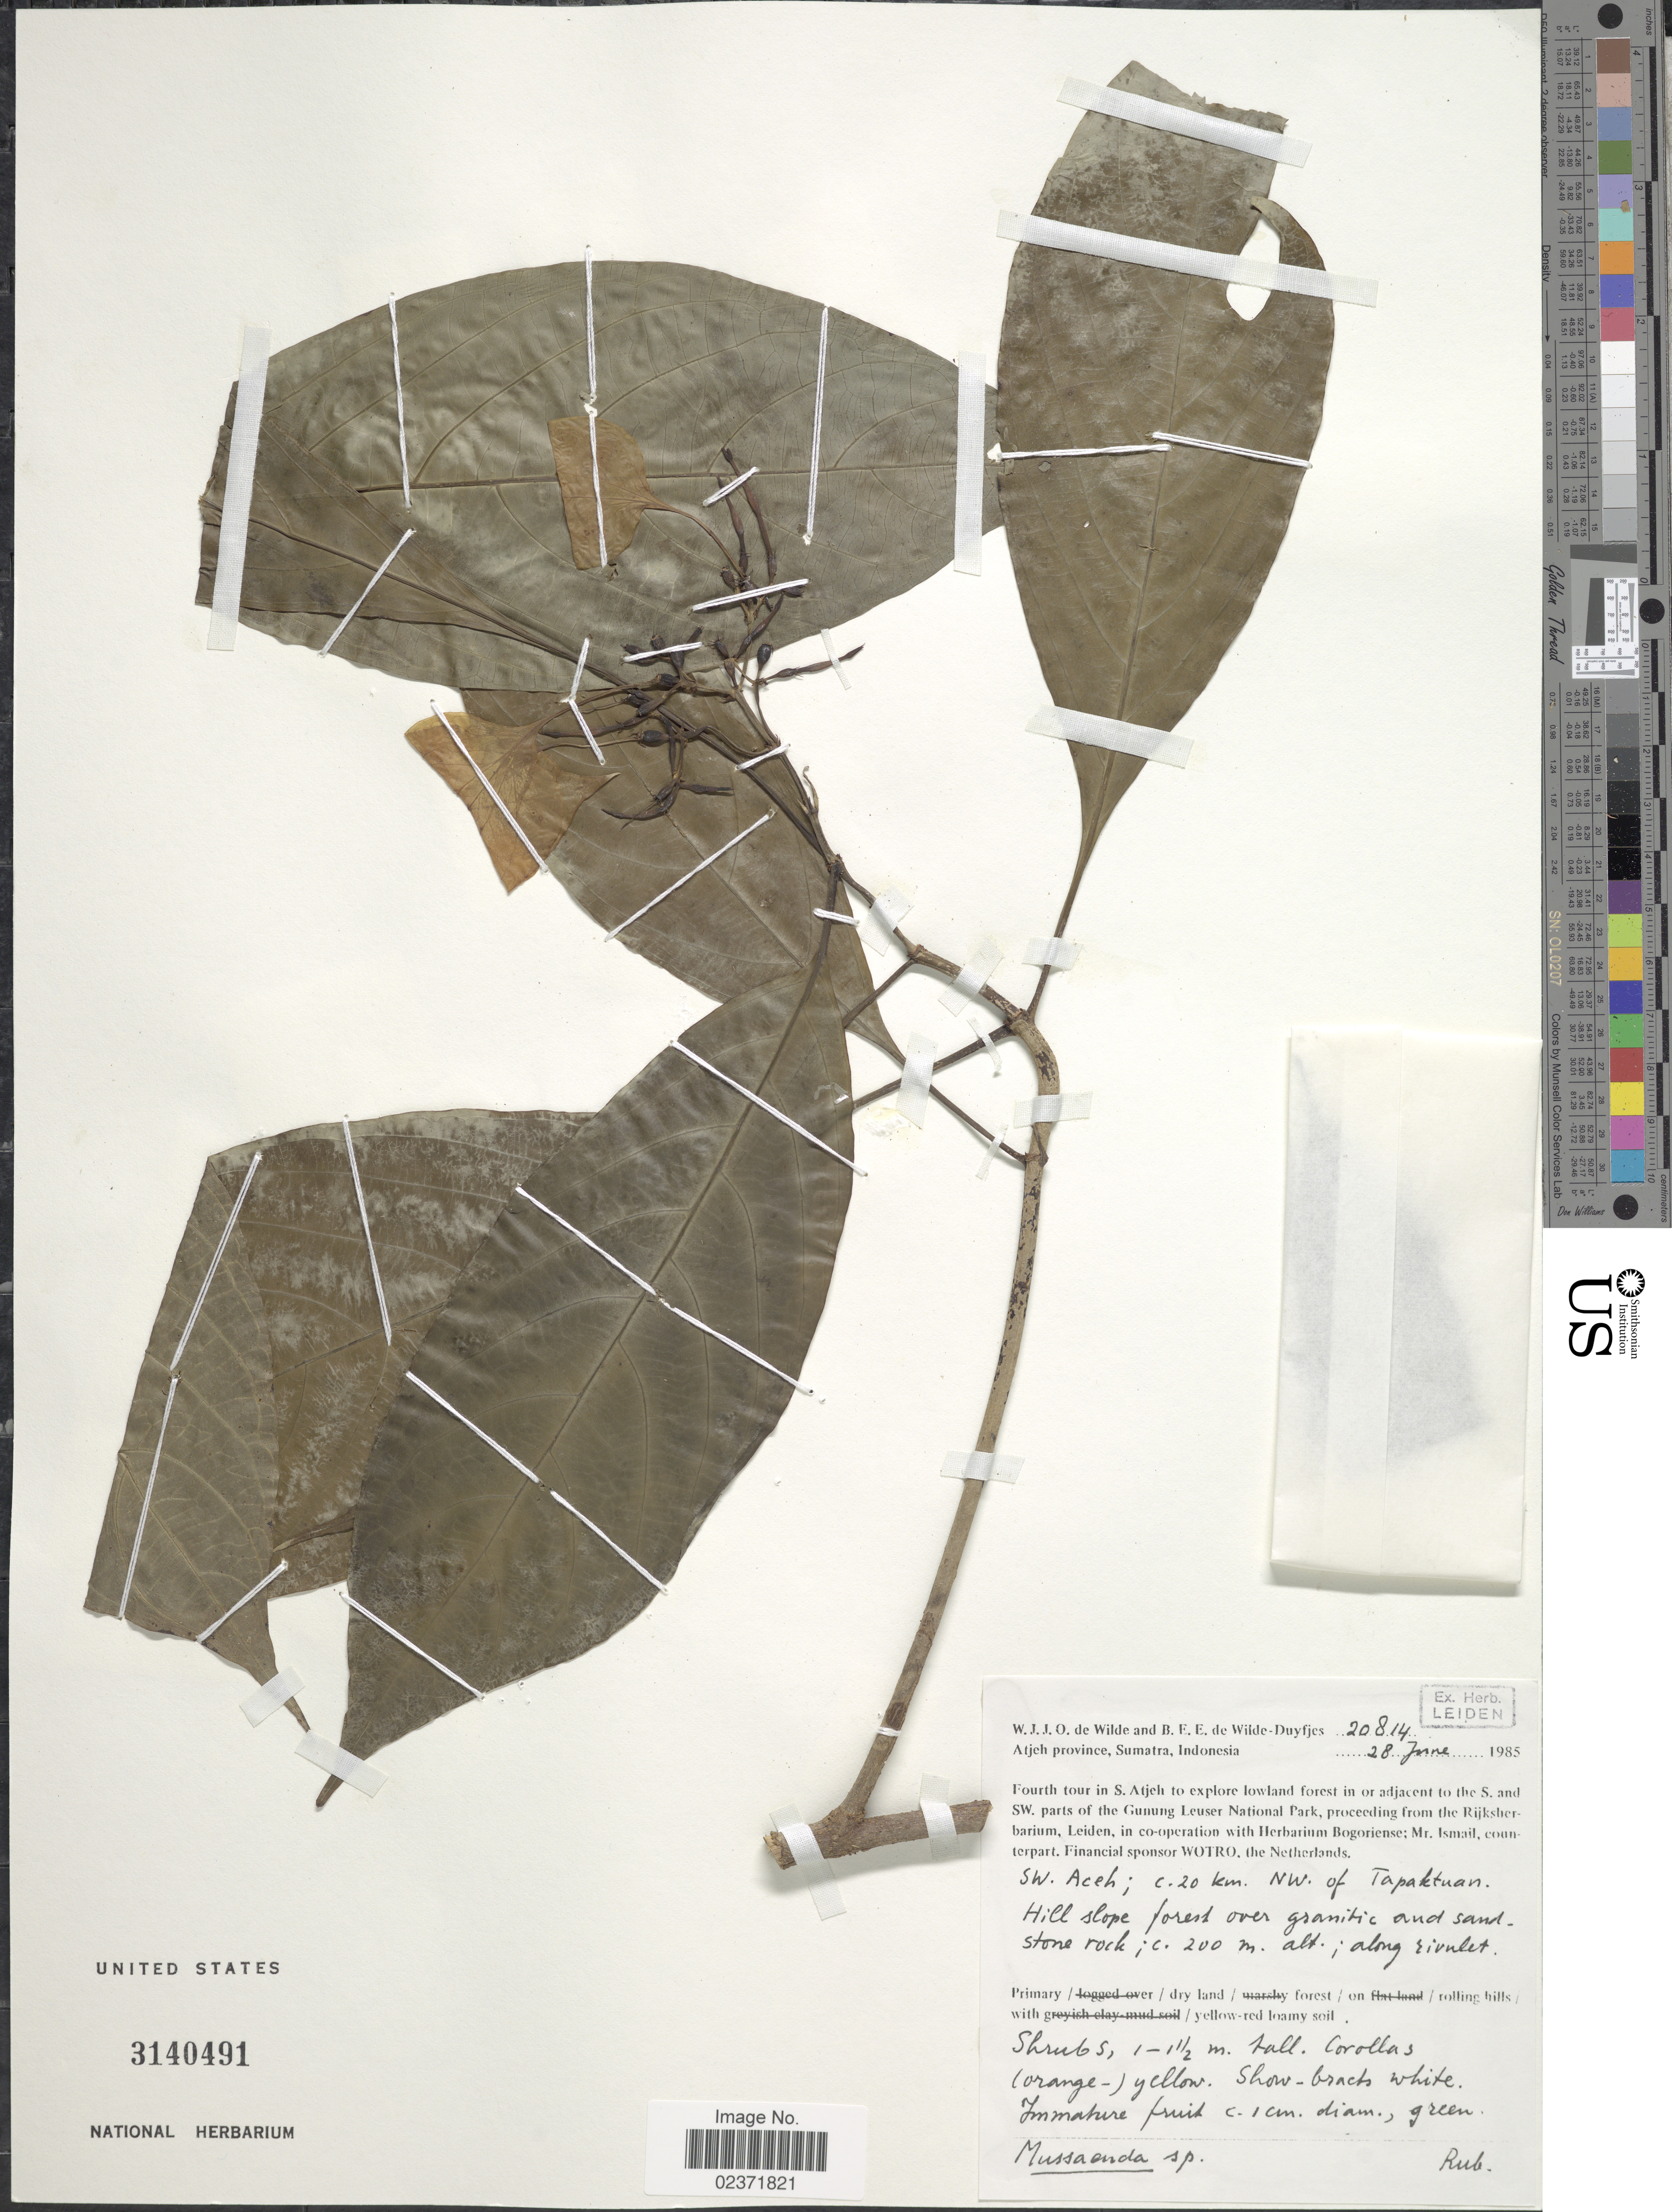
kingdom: Plantae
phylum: Tracheophyta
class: Magnoliopsida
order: Gentianales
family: Rubiaceae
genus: Mussaenda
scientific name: Mussaenda sp.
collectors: W. J. de Wilde & B. E. de Wilde-Duyfjes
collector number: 20814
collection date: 1985-06-28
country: Indonesia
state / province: Sumatra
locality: Atjeh Province, SW Aceh; c. 20 km. NW. of Tapaktuan. Hill slope forest over granatic and sandstone rock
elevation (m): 200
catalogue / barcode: US 3140491